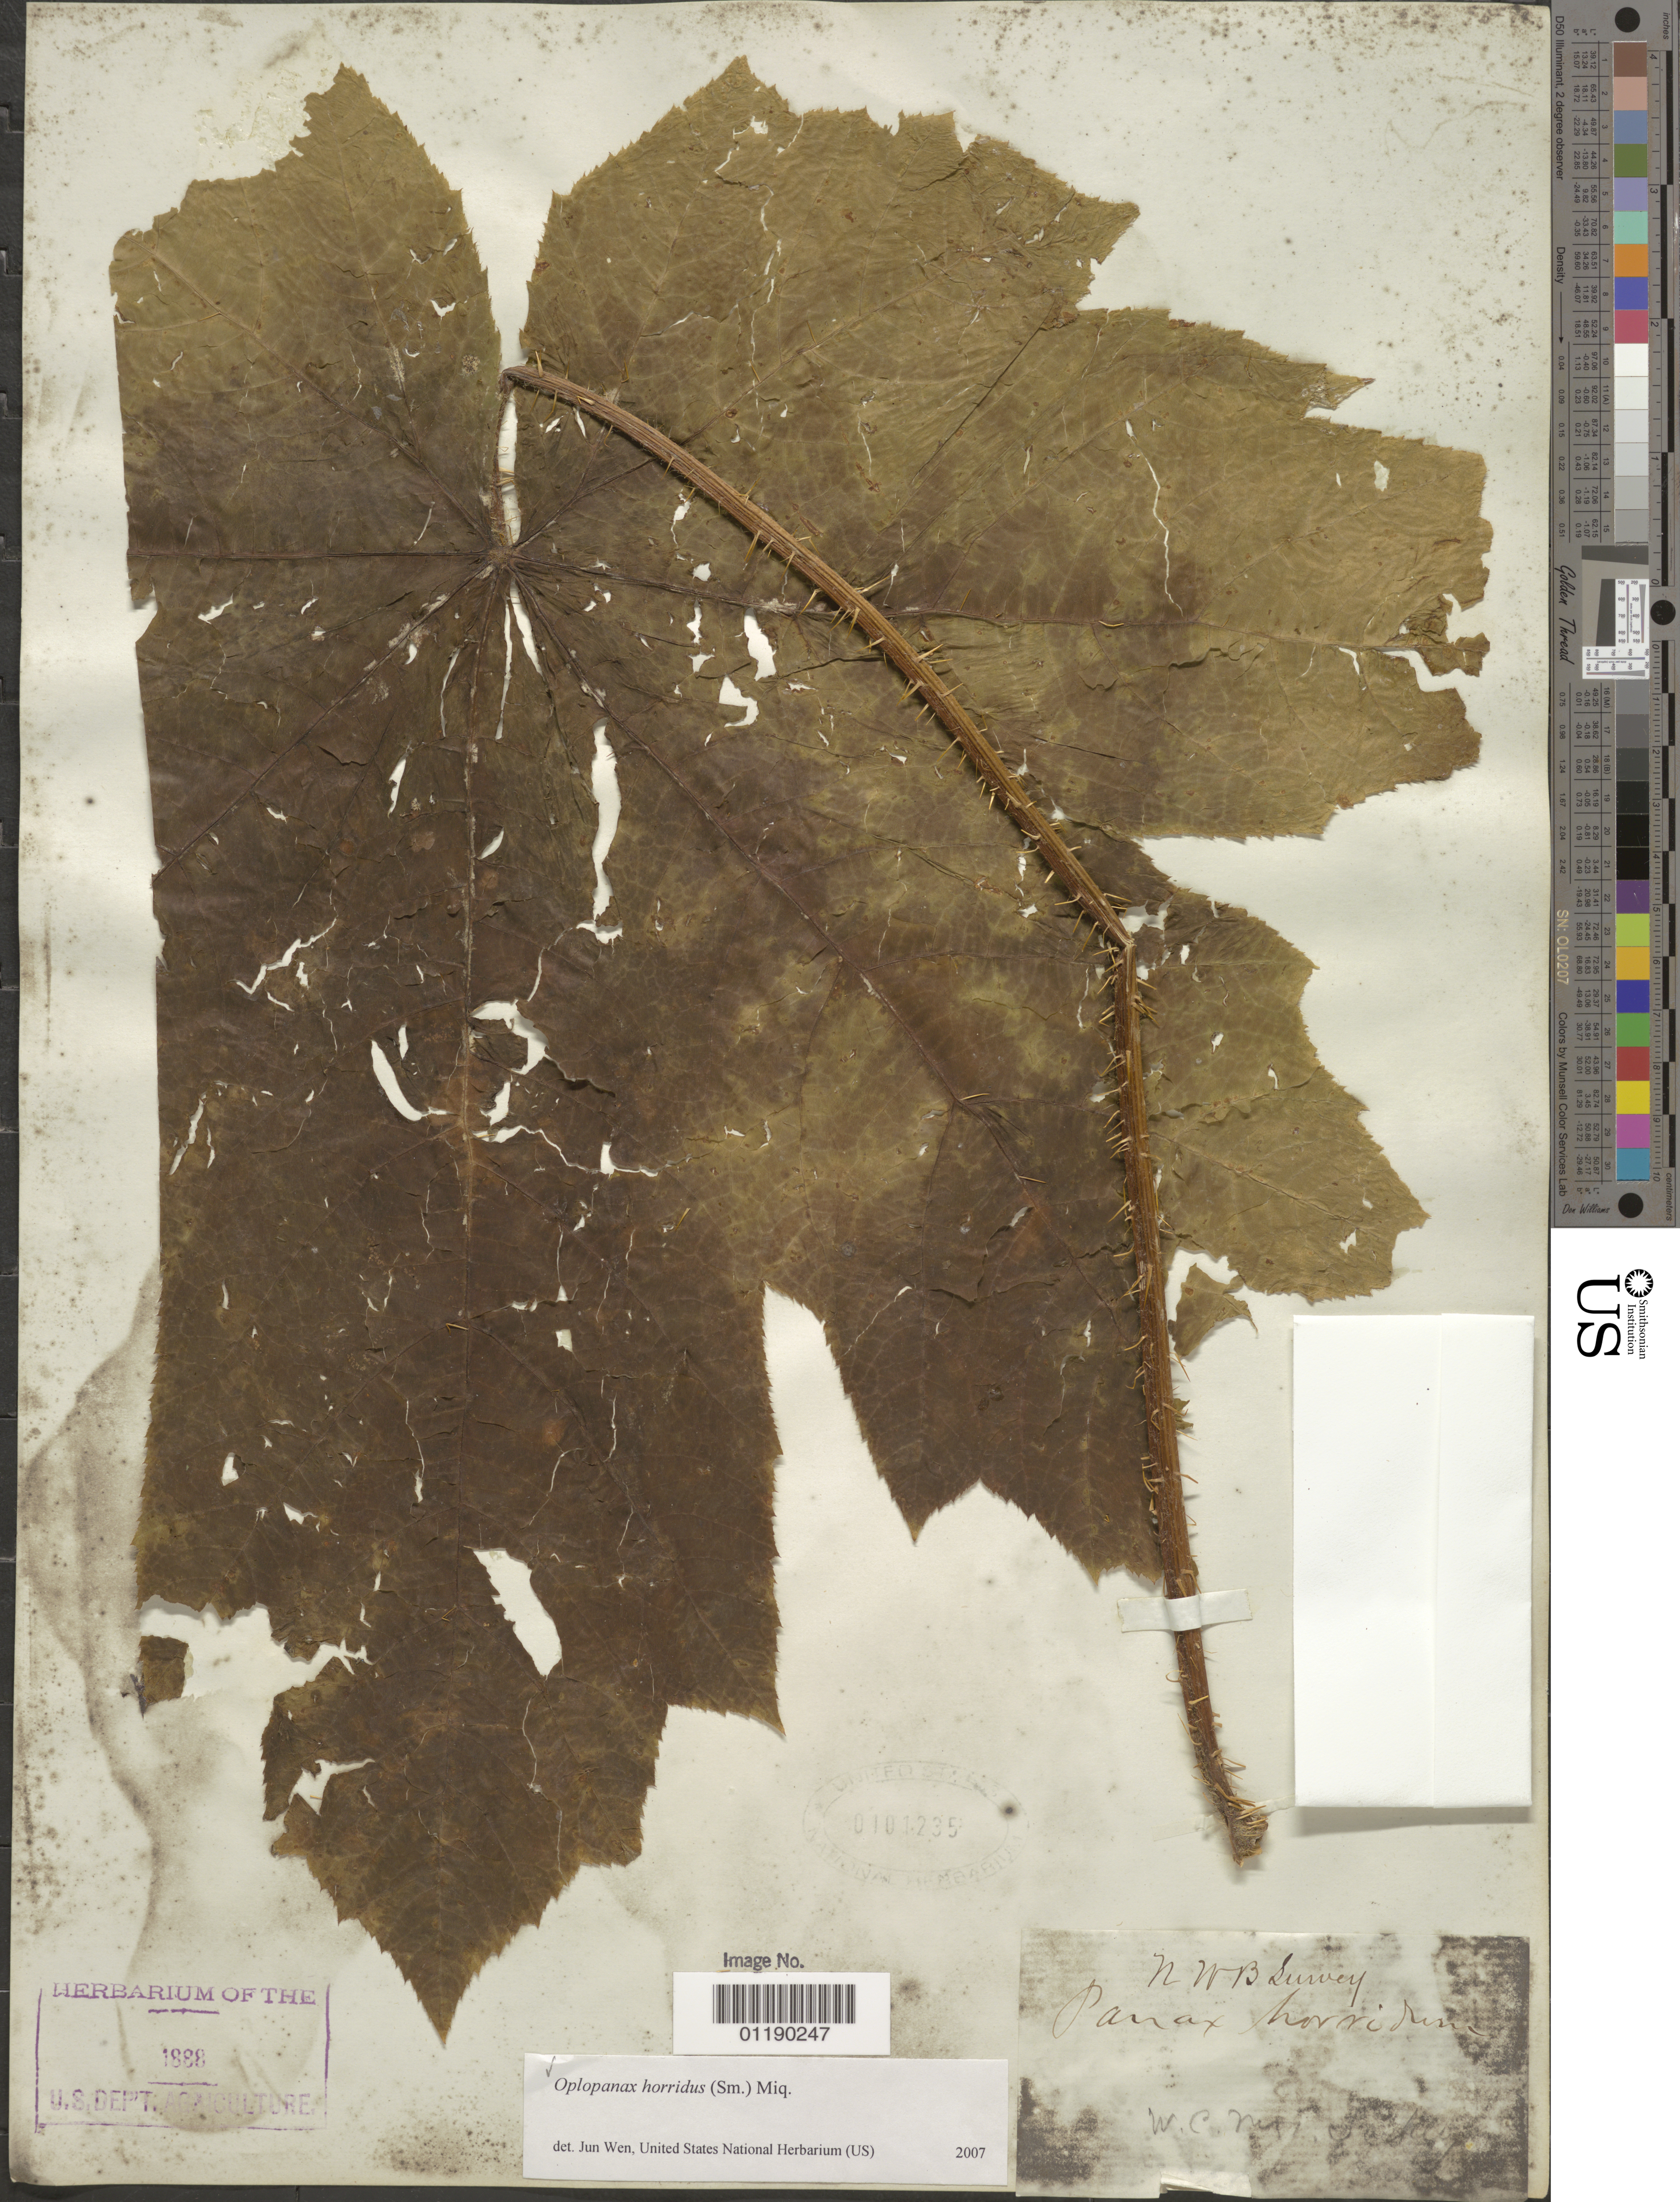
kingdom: Plantae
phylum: Tracheophyta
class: Magnoliopsida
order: Apiales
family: Araliaceae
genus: Oplopanax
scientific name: Oplopanax horridus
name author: (Sm.) Miq.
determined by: Wen, Jun, (BOT), Smithsonian Institution - National Museum of Natural History (UNITED STATES)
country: United States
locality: West Cascade Mountains. [W.C.Mts.]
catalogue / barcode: US 101235